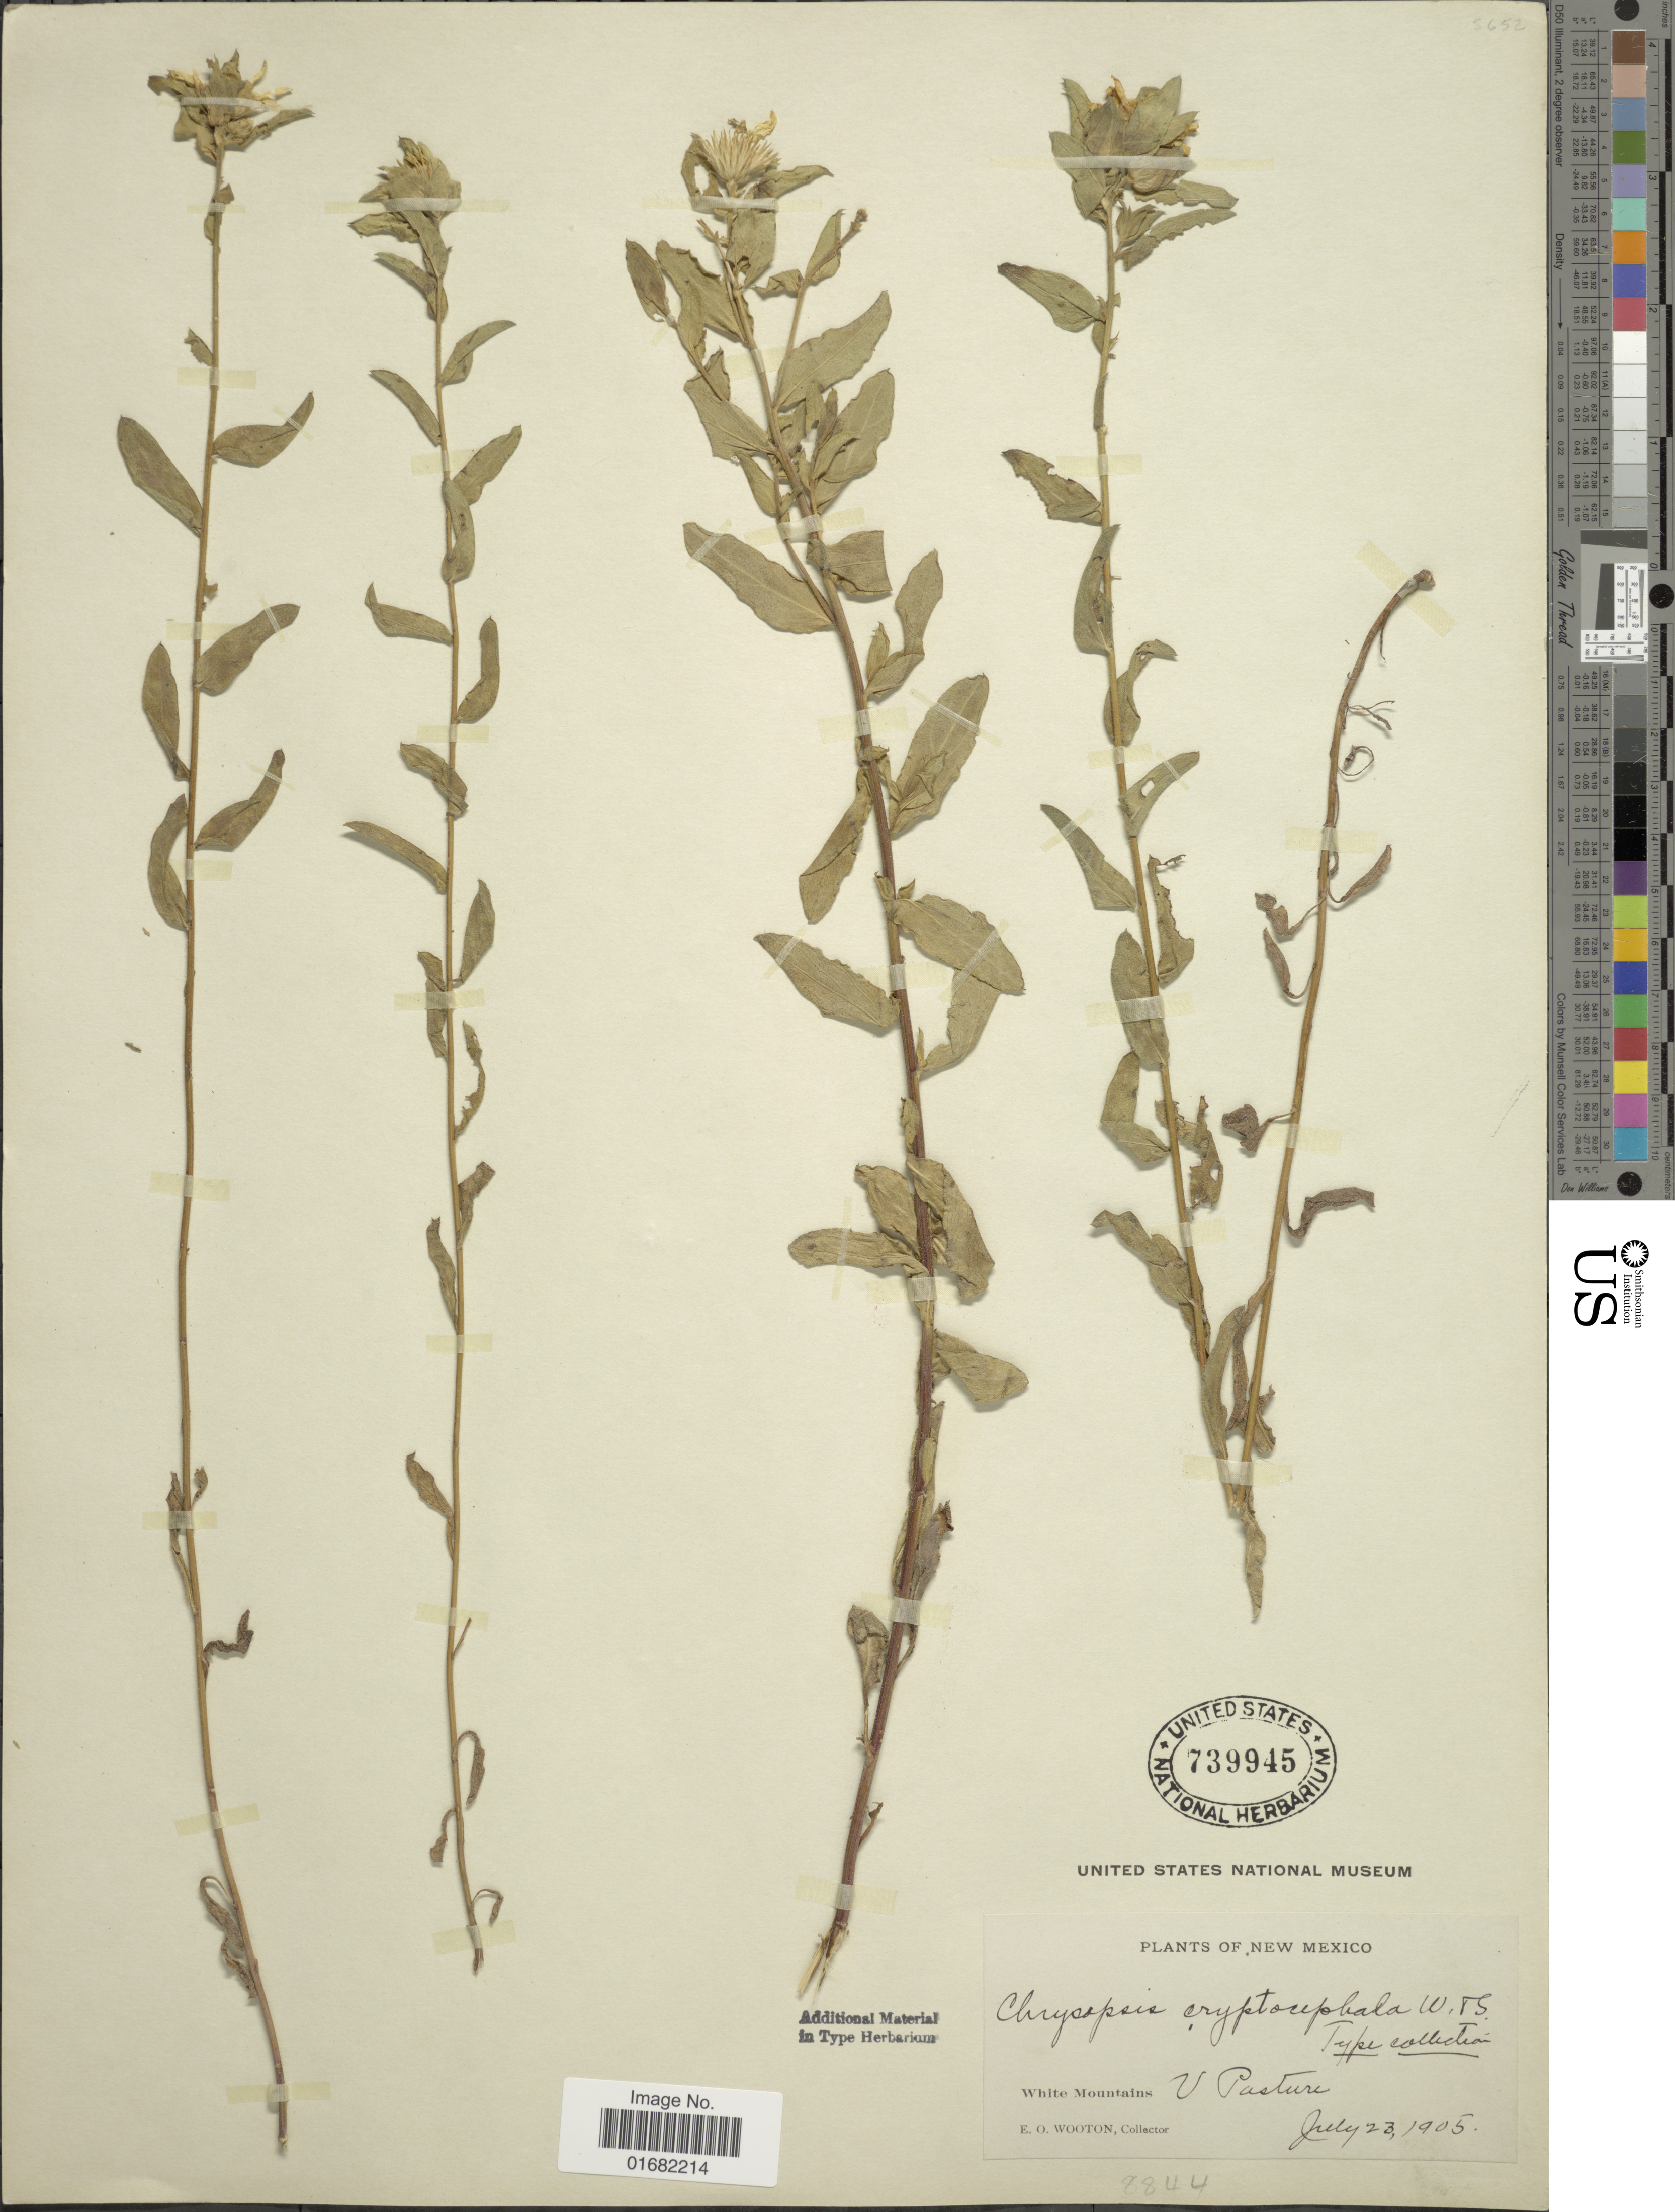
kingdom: Plantae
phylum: Tracheophyta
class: Magnoliopsida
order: Asterales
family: Asteraceae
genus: Heterotheca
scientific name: Heterotheca cryptocephala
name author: (Wooton & Standl.) G.L. Nesom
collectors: E. O. Wooton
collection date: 1905-07-23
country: United States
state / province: New Mexico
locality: White Mountains. V Pasture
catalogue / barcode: US 739945